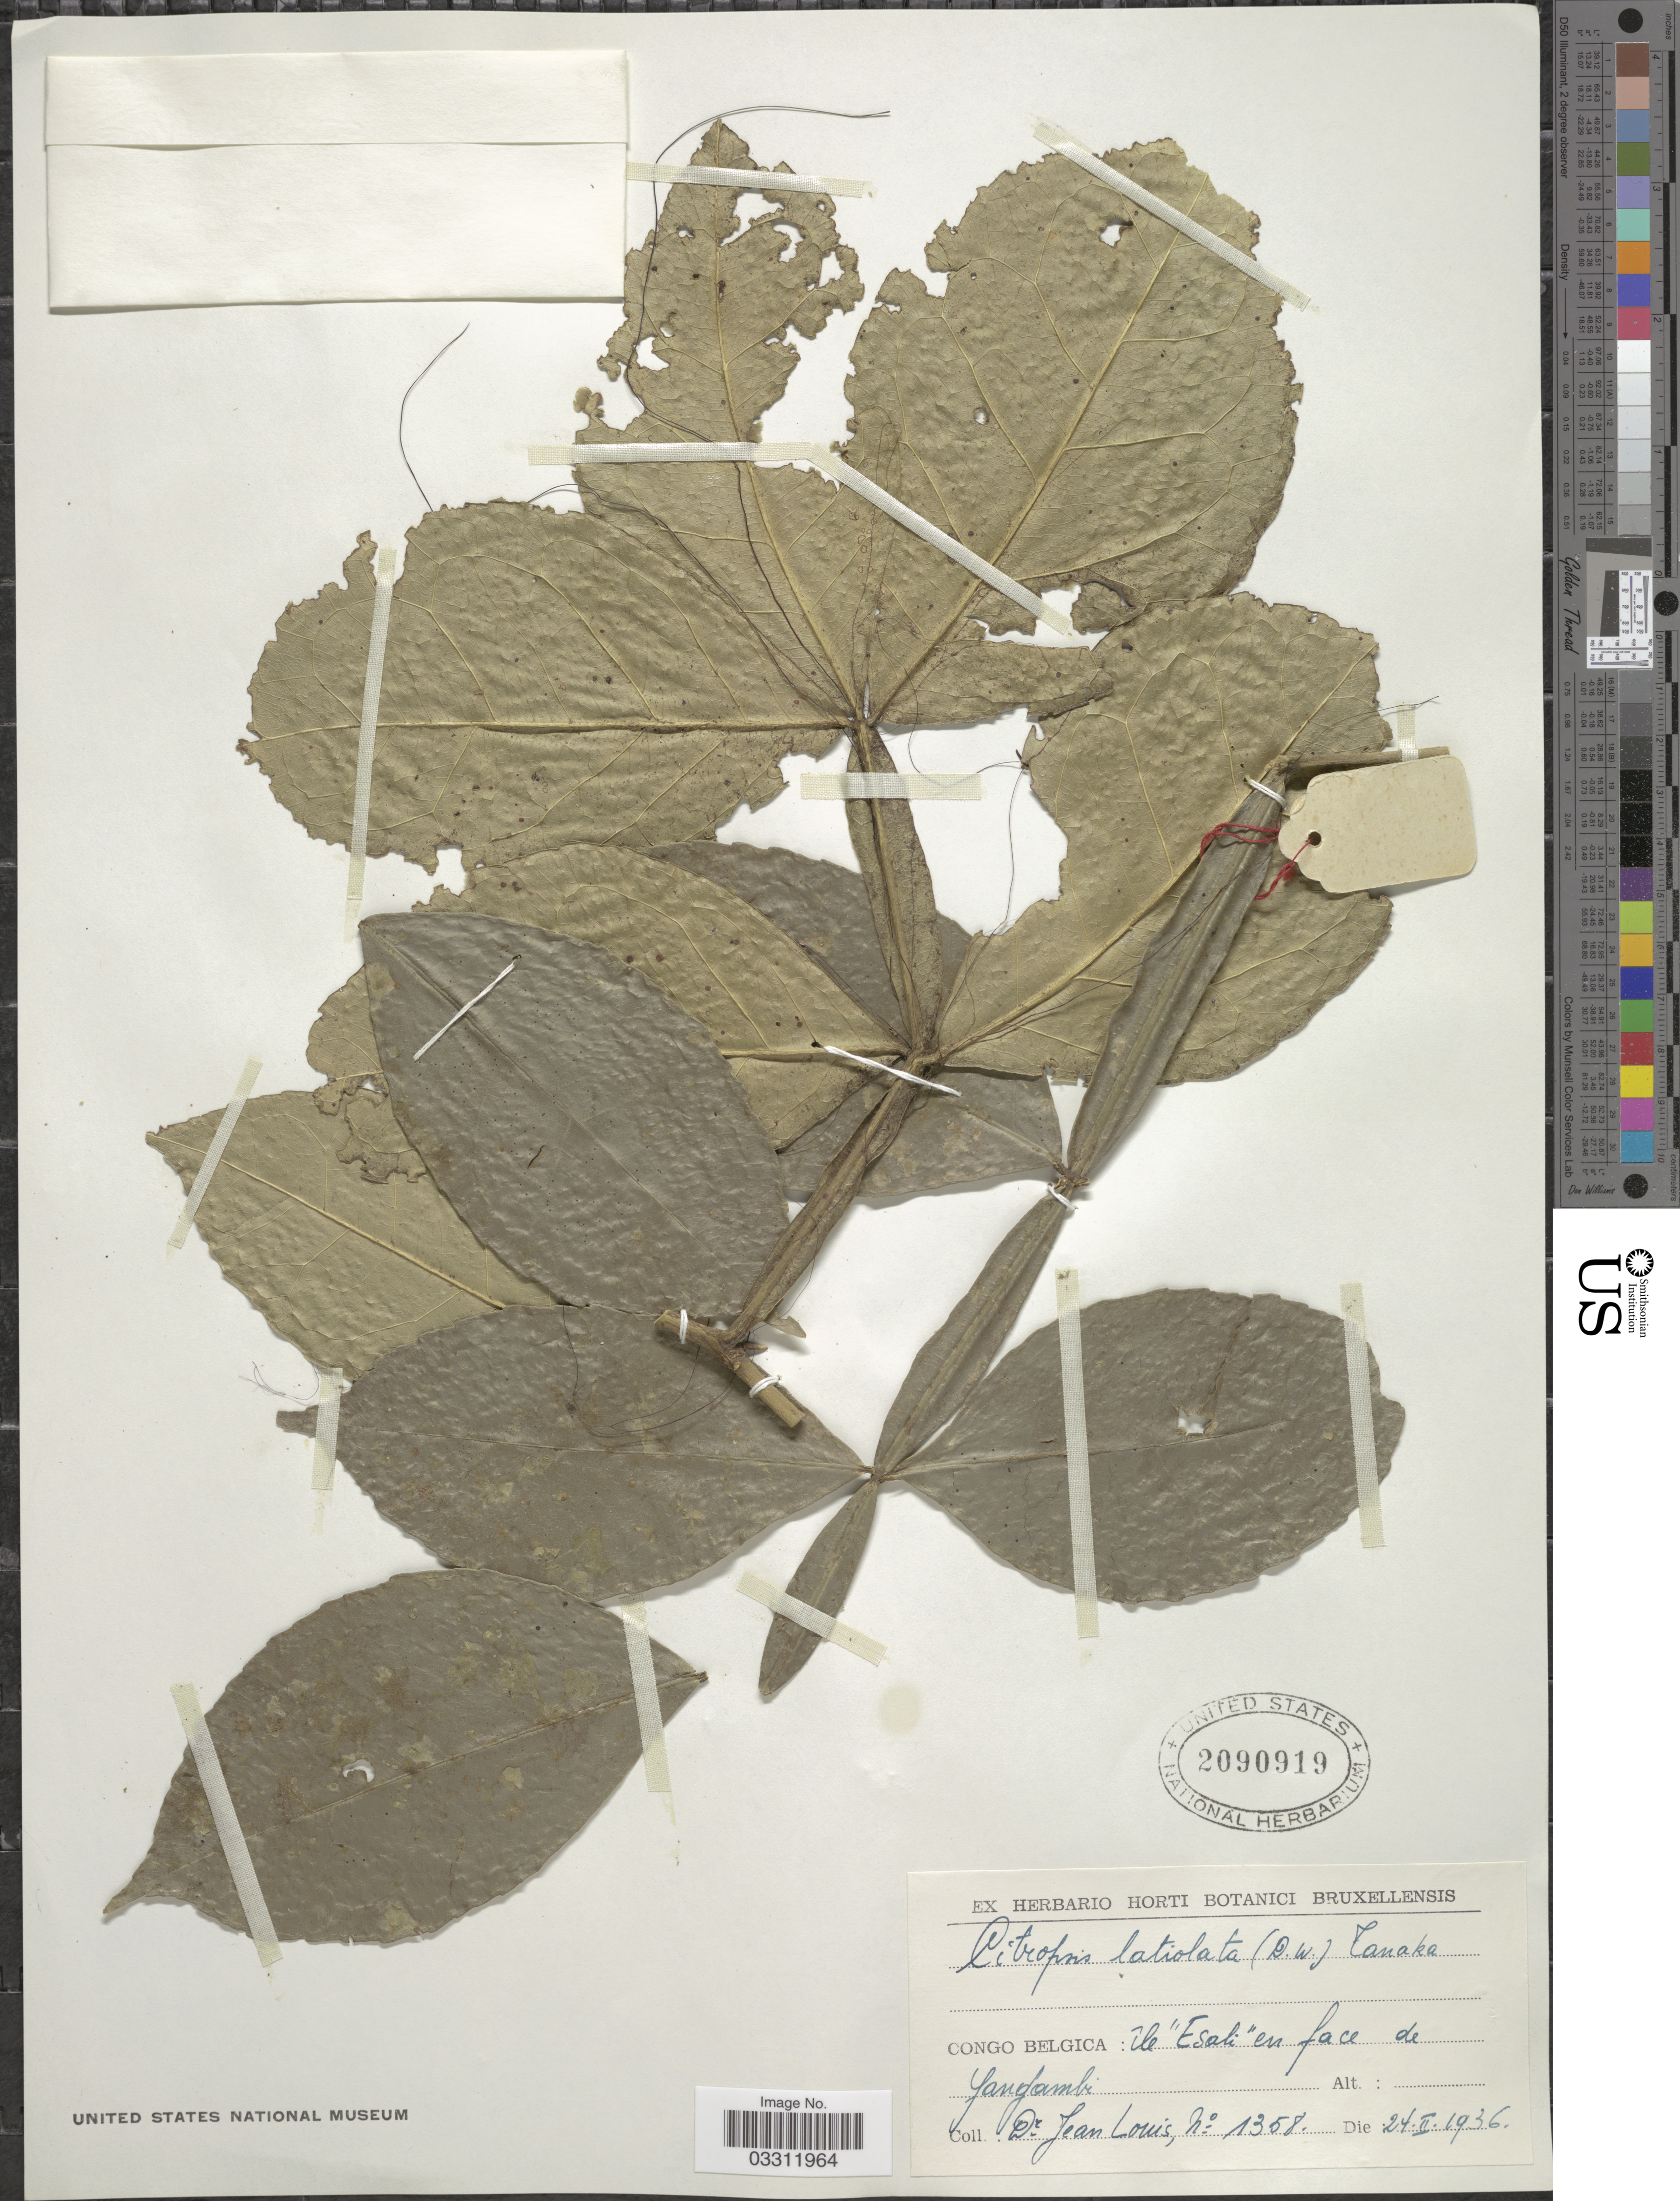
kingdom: Plantae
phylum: Tracheophyta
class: Magnoliopsida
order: Sapindales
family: Rutaceae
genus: Citropsis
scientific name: Citropsis latialata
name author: (De Wild.) Swingle & M. Kellerm.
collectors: J. Louis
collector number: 1358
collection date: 1936-02-24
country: Congo, Democratic Republic of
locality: Congo Belgica : Ile "Esali" en face de Yangambi.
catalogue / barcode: US 2090919